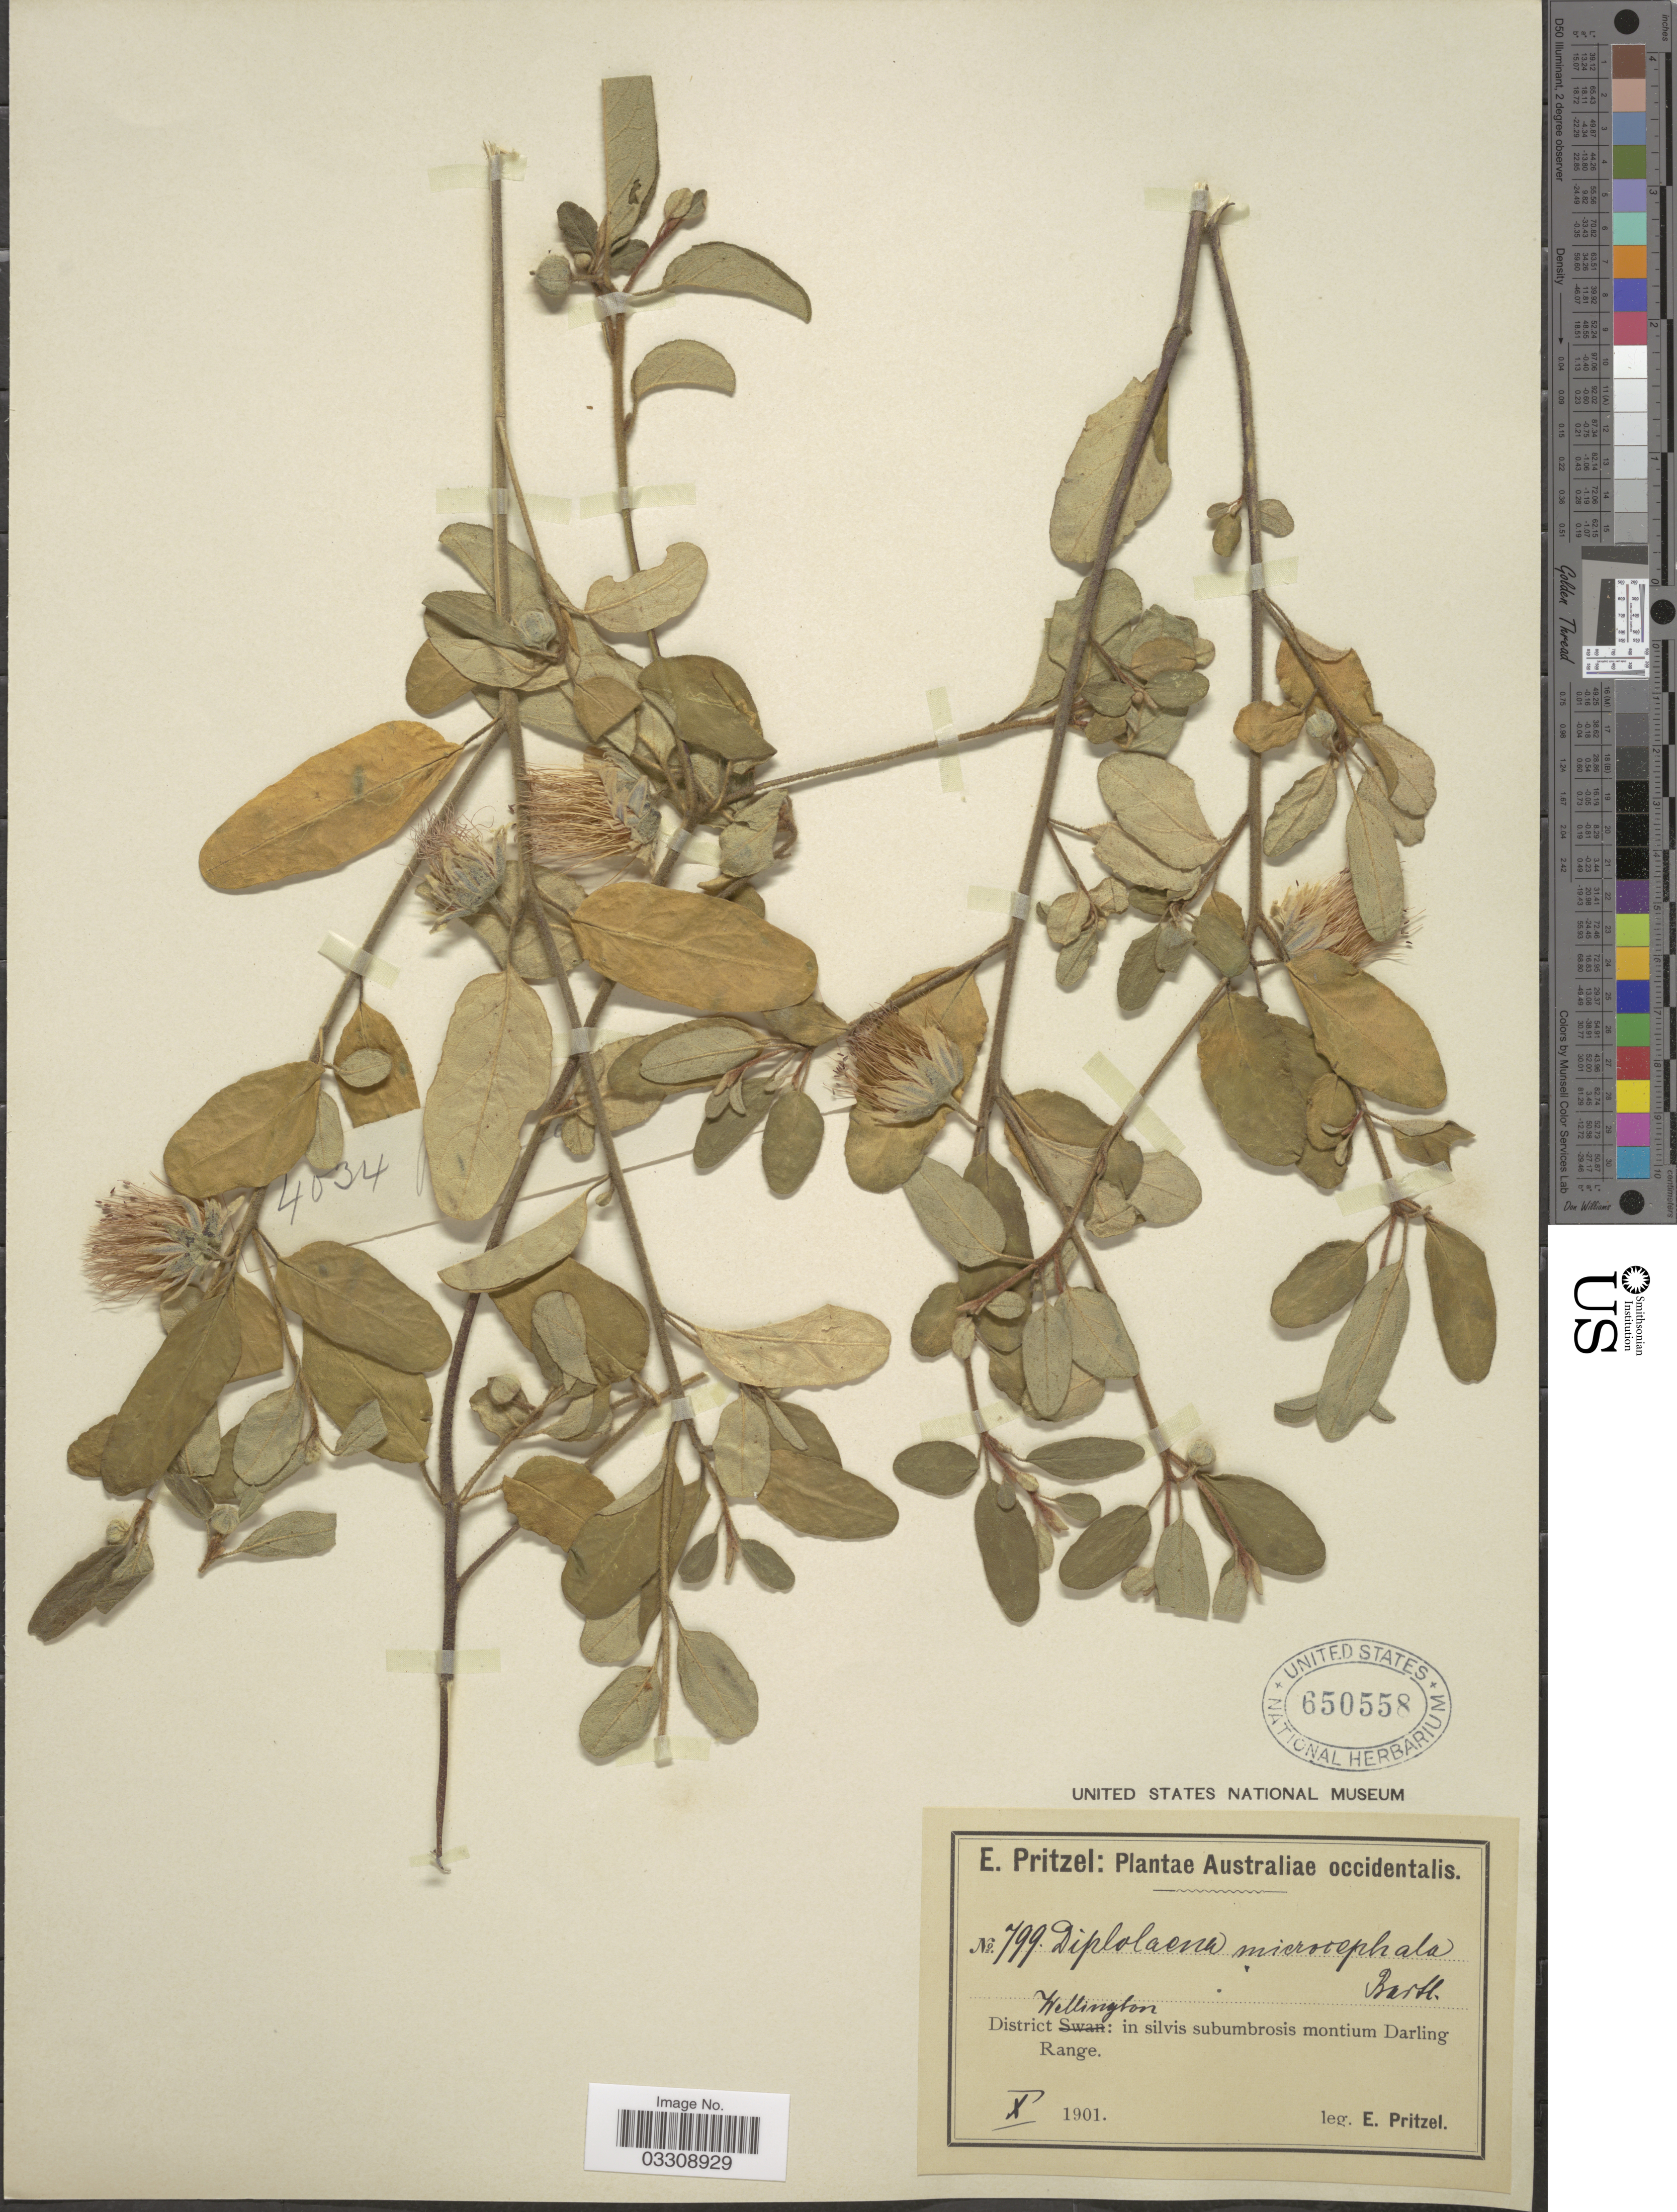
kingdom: Plantae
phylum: Tracheophyta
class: Magnoliopsida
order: Sapindales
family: Rutaceae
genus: Diplolaena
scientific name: Diplolaena microcephala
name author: Bartl.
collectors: E. G. Pritzel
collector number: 799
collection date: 1901-10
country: Australia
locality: Australiae occidentalis. District Wellington: in silvis subumbrosis montium Darling Range.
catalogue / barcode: US 650558